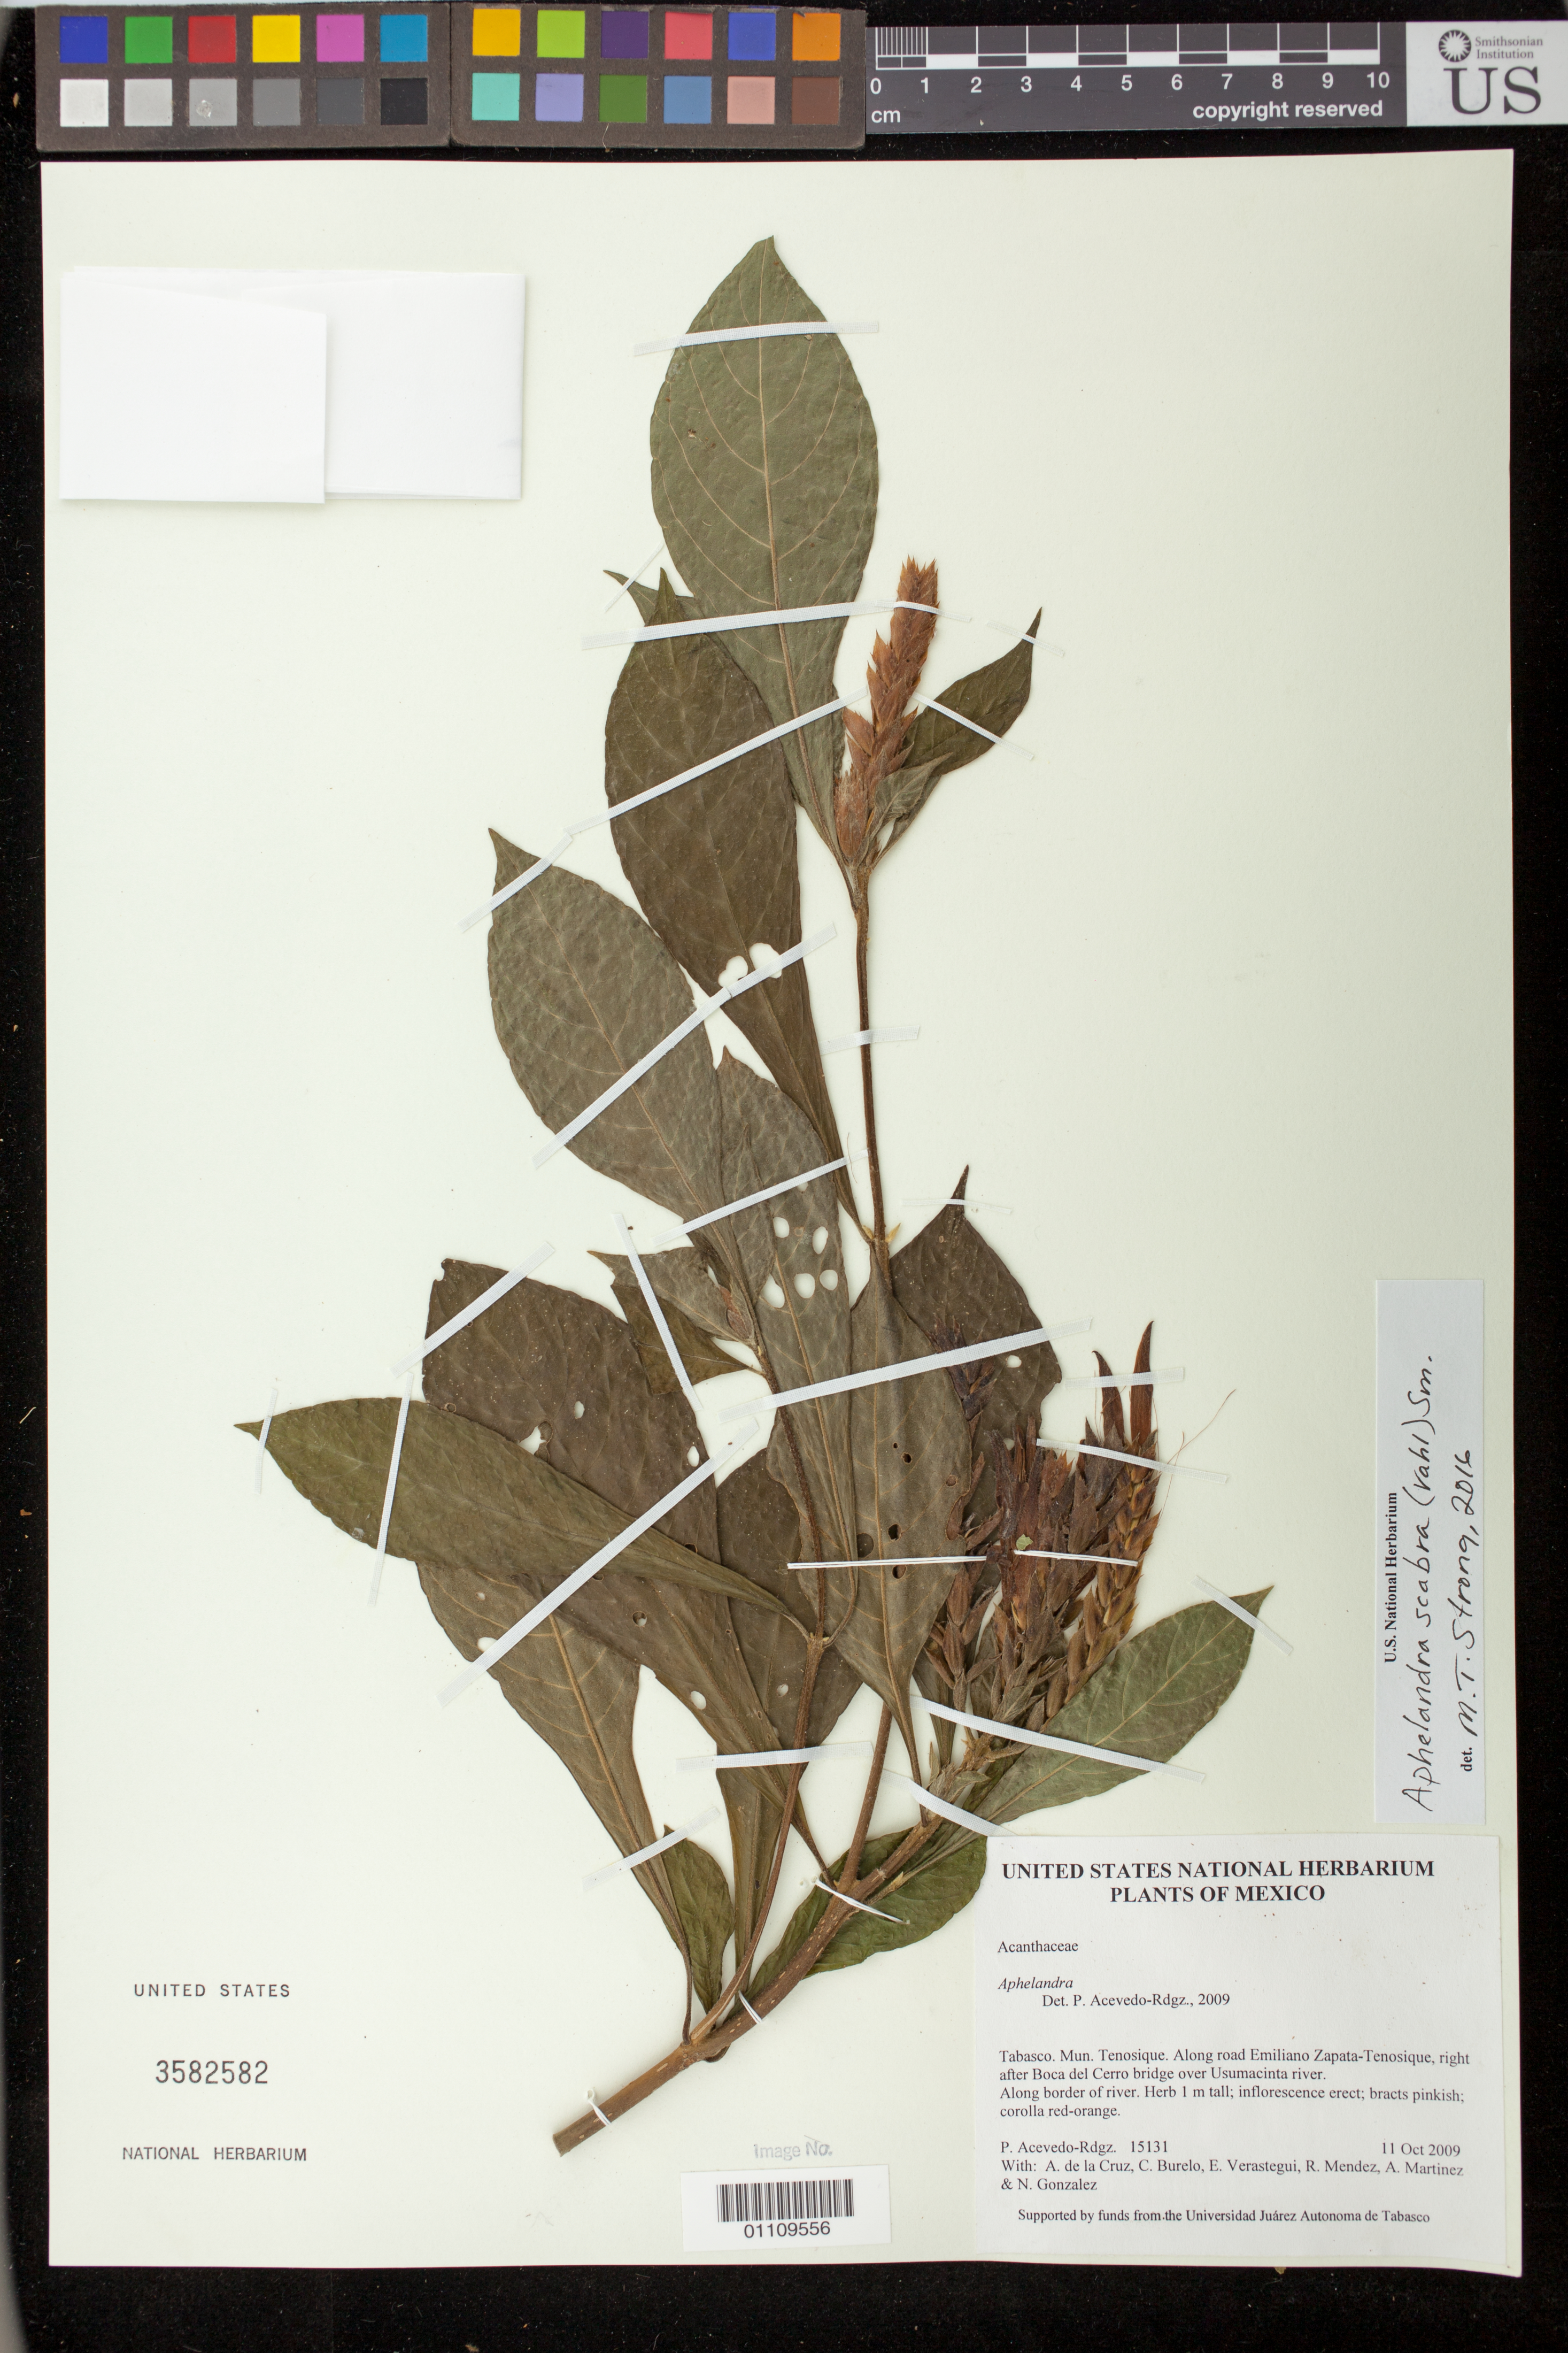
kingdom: Plantae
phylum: Tracheophyta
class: Magnoliopsida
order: Lamiales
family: Acanthaceae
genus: Aphelandra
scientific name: Aphelandra scabra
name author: (Vahl) Sm.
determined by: Strong, M. T., (US), Smithsonian Institution - National Museum of Natural History (UNITED STATES)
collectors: P. Acevedo-Rodr., A. de la Cruz, C. Burelo, E. Verastegui, R. Mendez & A. Martinez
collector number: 15131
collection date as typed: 11 Oct 2009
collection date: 2009-10-11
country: Mexico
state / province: Tabasco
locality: Mun. Tenosique. Along road Emiliano Zapata-Tenosique, right after Boca del Cerro bridge over Usumacinta river.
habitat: Along border of river.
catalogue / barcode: US 3582582